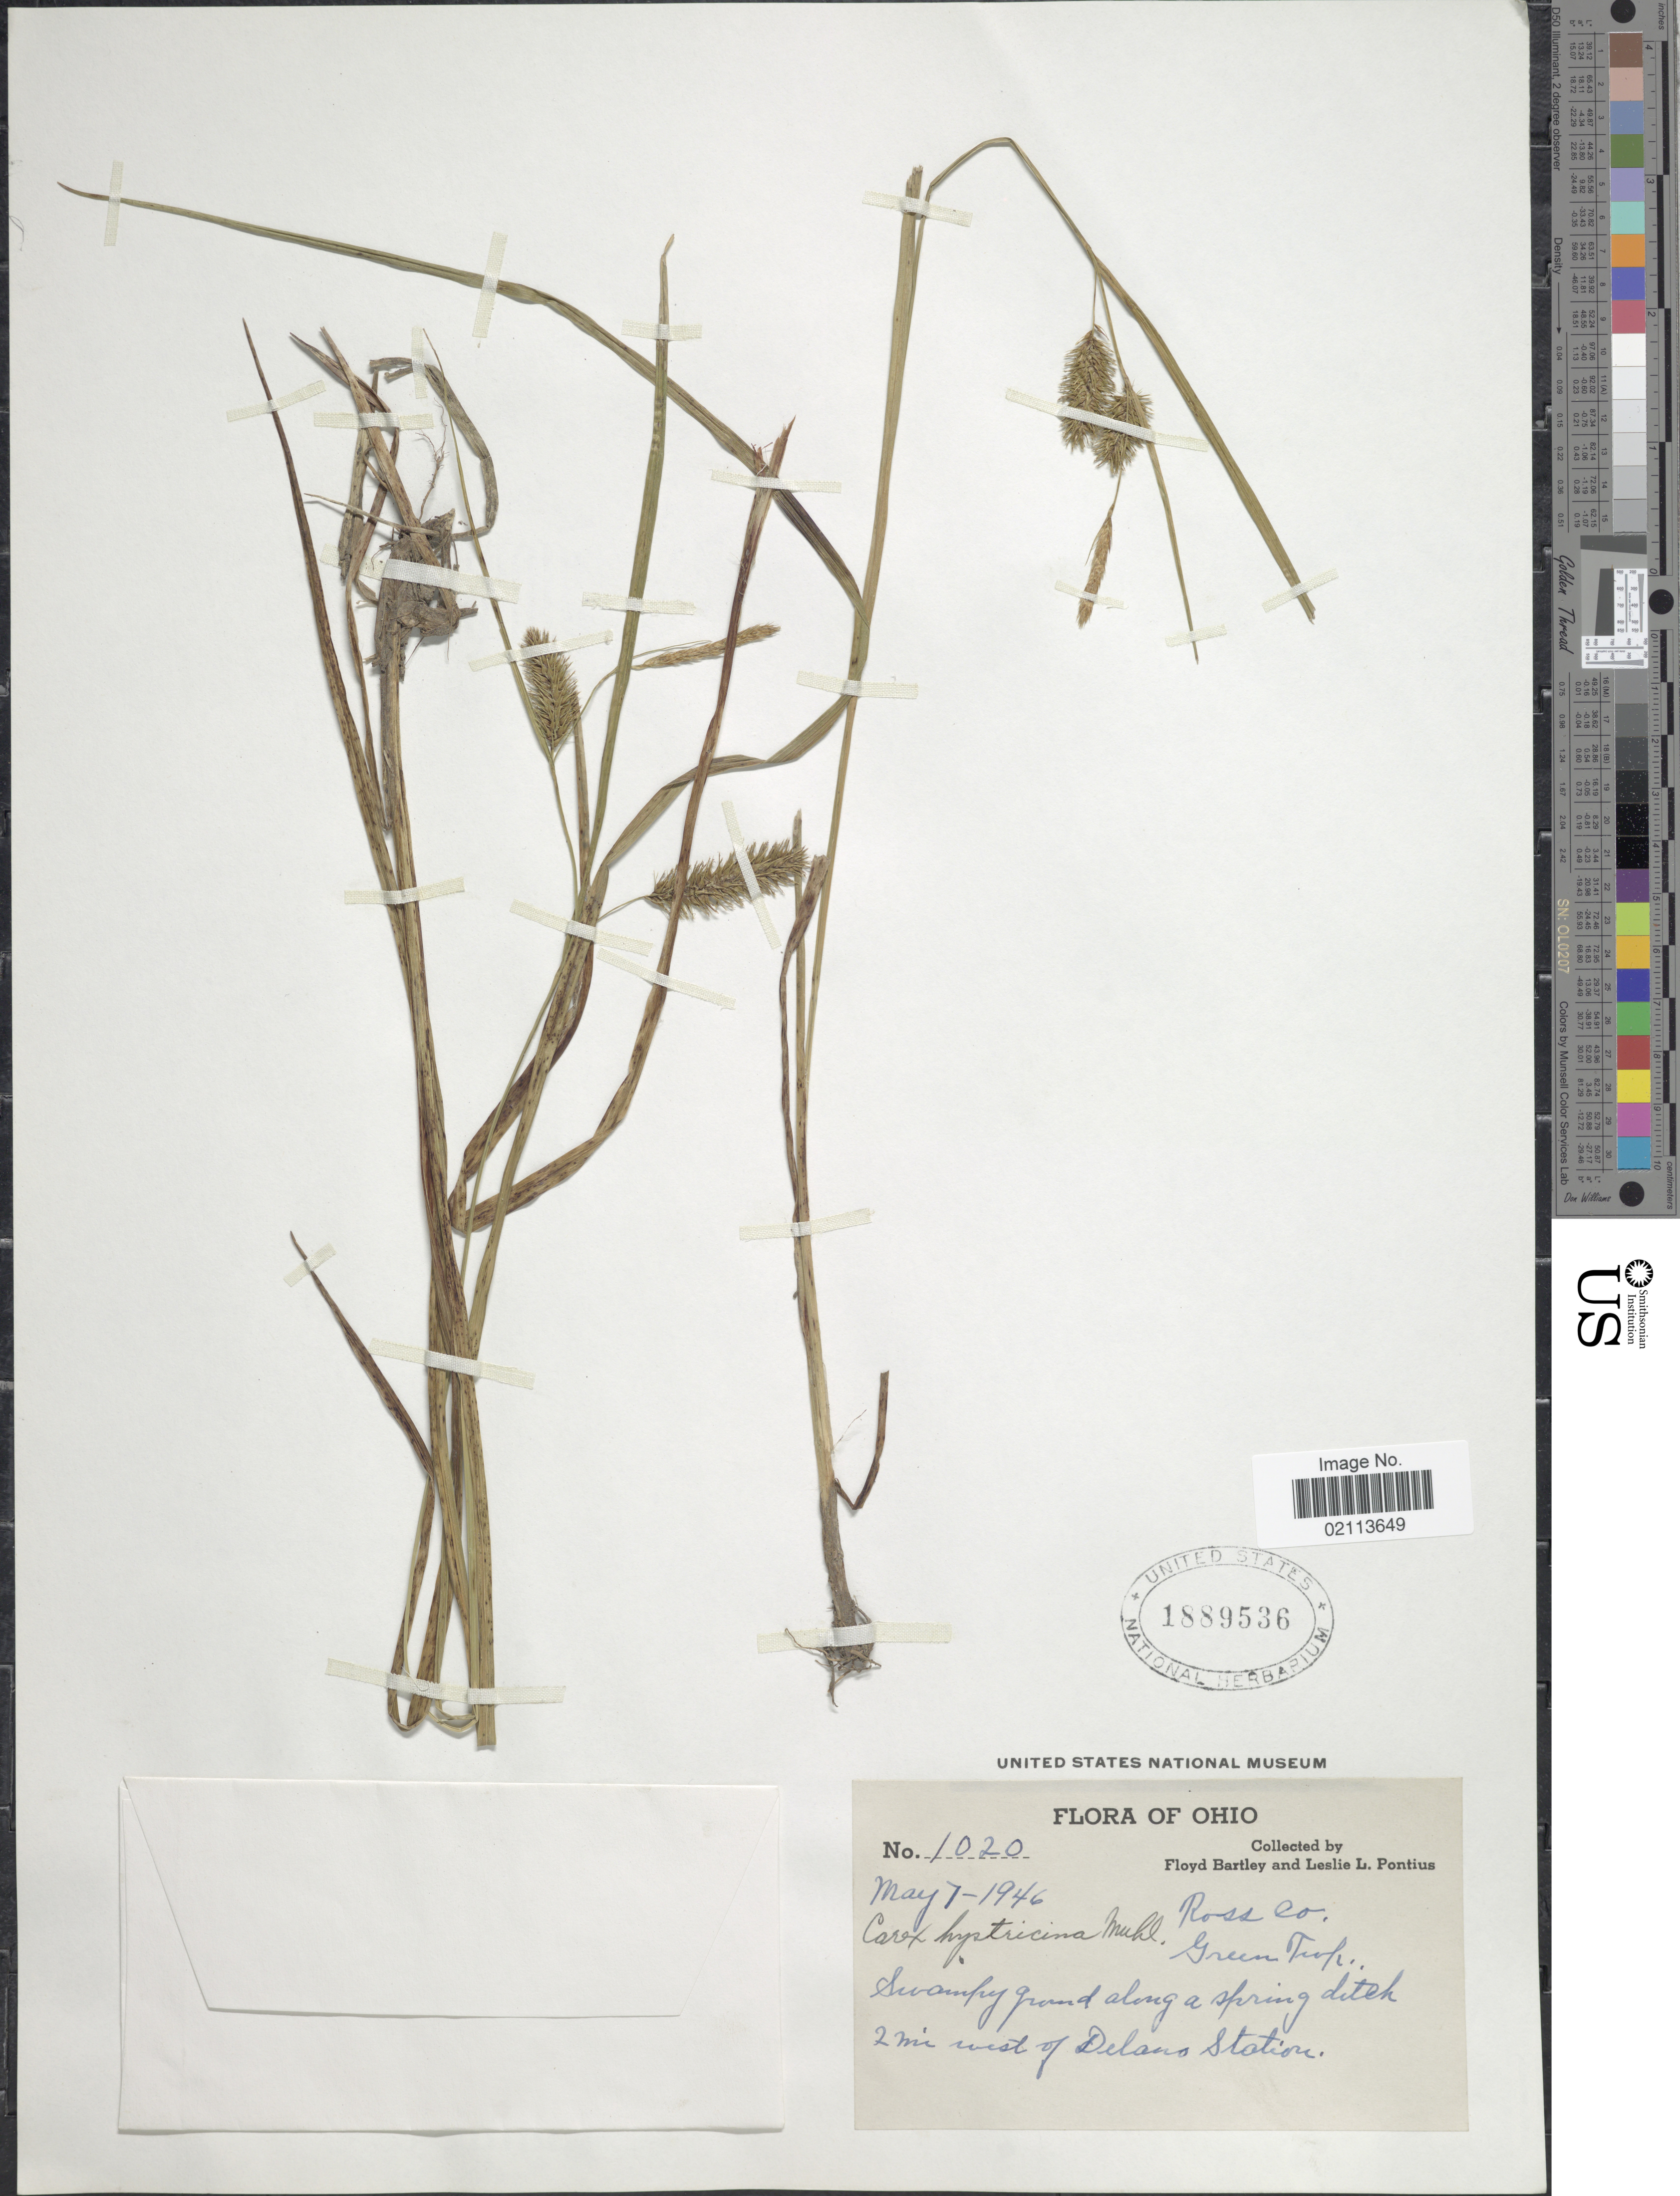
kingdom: Plantae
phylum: Tracheophyta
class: Liliopsida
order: Poales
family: Cyperaceae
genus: Carex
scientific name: Carex hystericina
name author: Muhl. ex Willd.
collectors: F. Bartley & L. Pontius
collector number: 1020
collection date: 1946-05-07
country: United States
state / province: Ohio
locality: Ross Co, Swampy ground along a spring ditch 2 mi west of Delano Station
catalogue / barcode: US 1889536